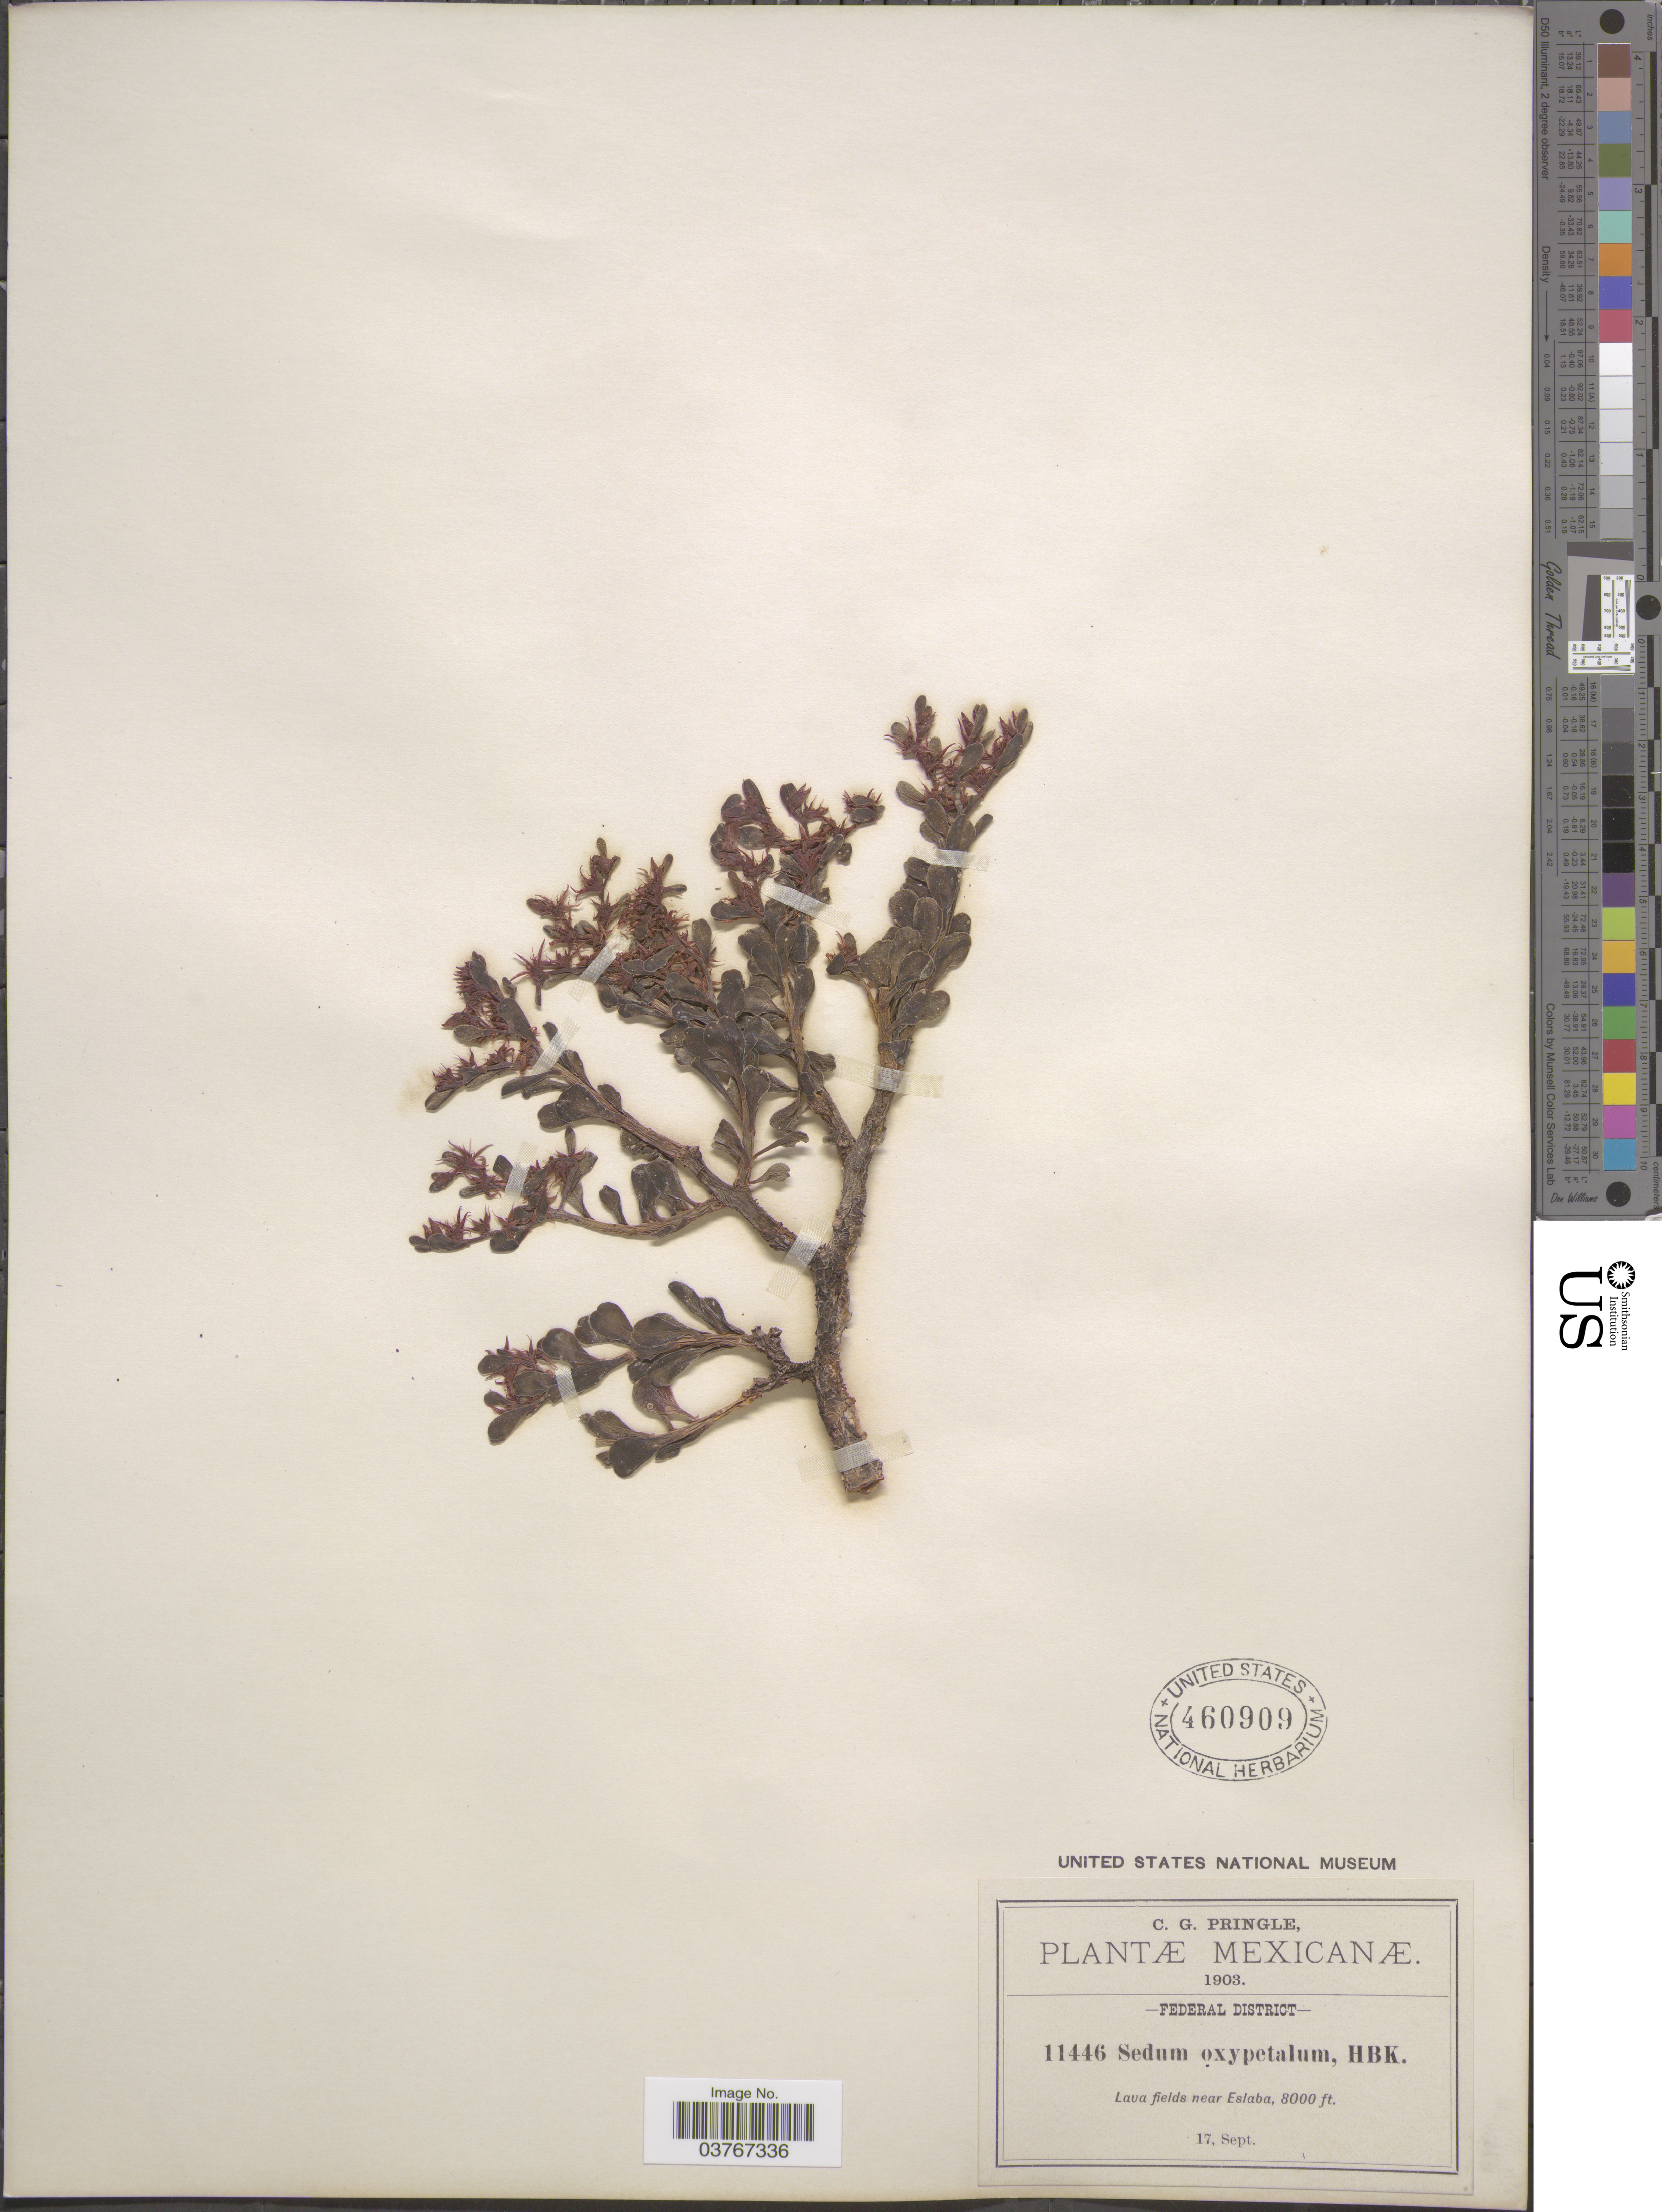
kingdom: Plantae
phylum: Tracheophyta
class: Magnoliopsida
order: Saxifragales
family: Crassulaceae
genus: Sedum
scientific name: Sedum oxypetalum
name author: Kunth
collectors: C. G. Pringle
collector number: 11446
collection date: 1903-09-17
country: Mexico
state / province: Distrito Federal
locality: Federal District. Lava fields near Eslaba.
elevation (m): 2438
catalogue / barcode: US 460909